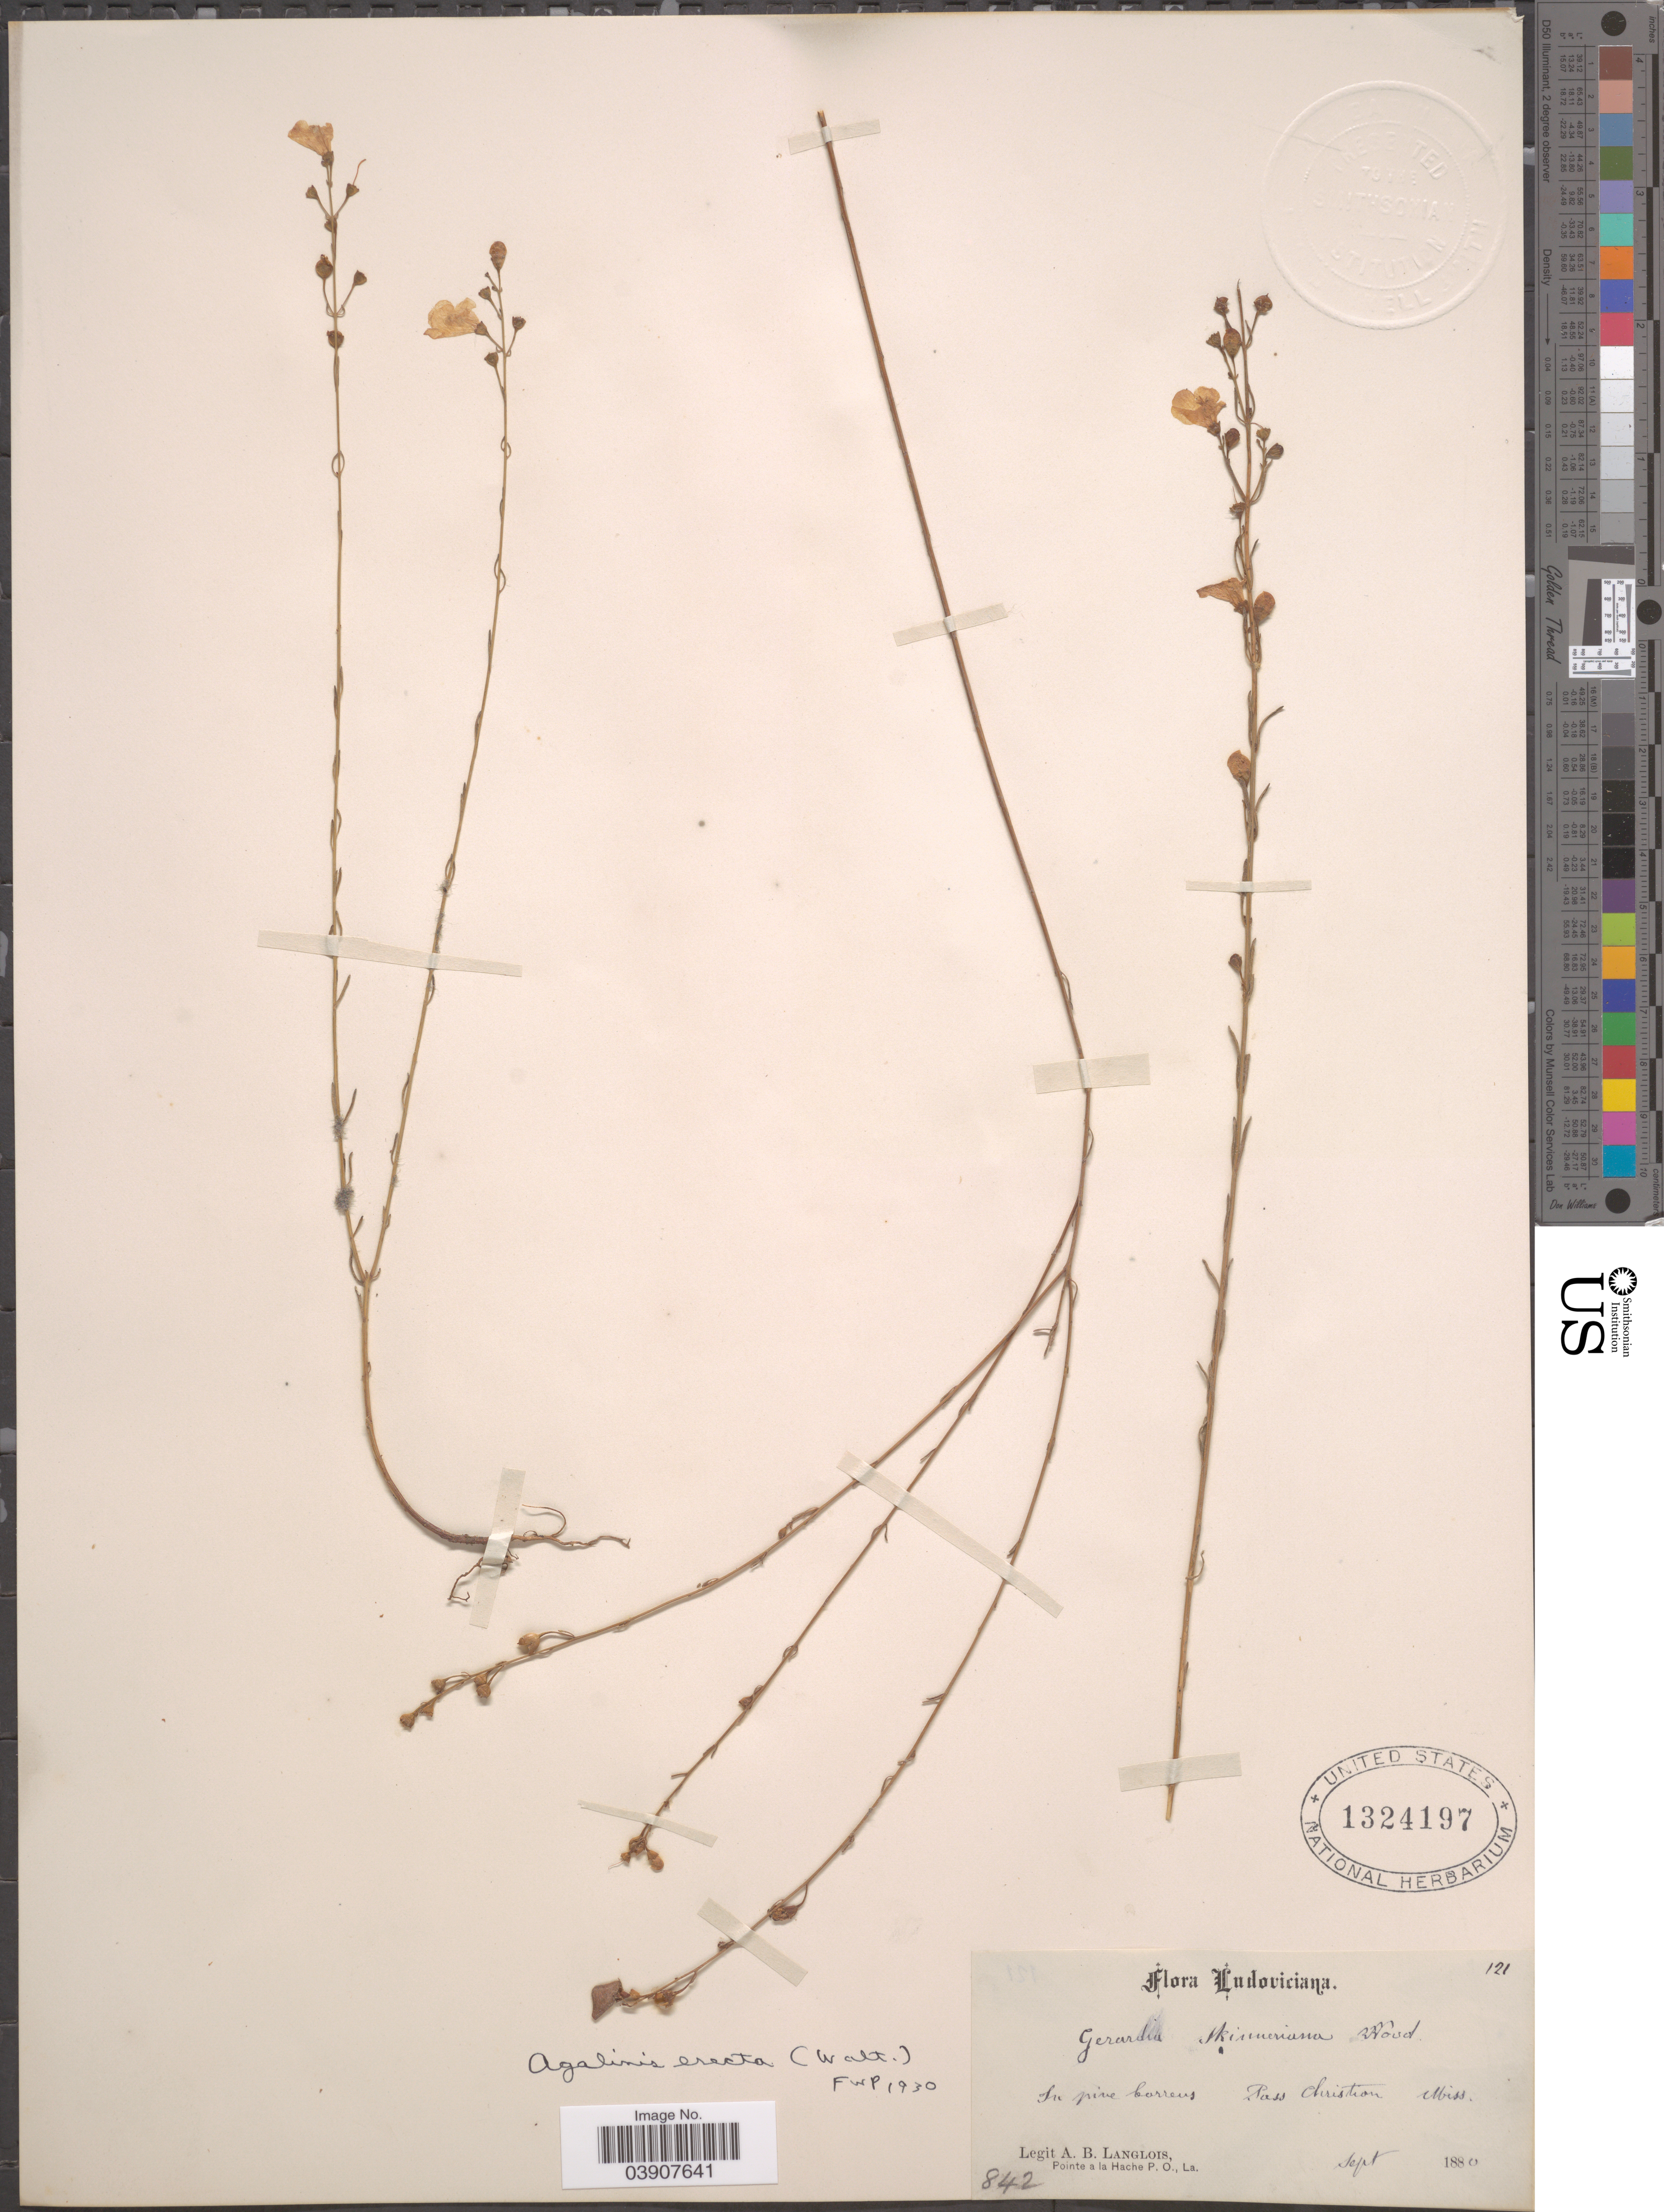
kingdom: Plantae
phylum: Tracheophyta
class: Magnoliopsida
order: Lamiales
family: Orobanchaceae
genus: Agalinis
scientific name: Agalinis erecta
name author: Pennell ex Small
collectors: A. Langlois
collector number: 842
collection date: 1880-09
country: United States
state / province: Wisconsin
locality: Pass Christian.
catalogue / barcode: US 1324197